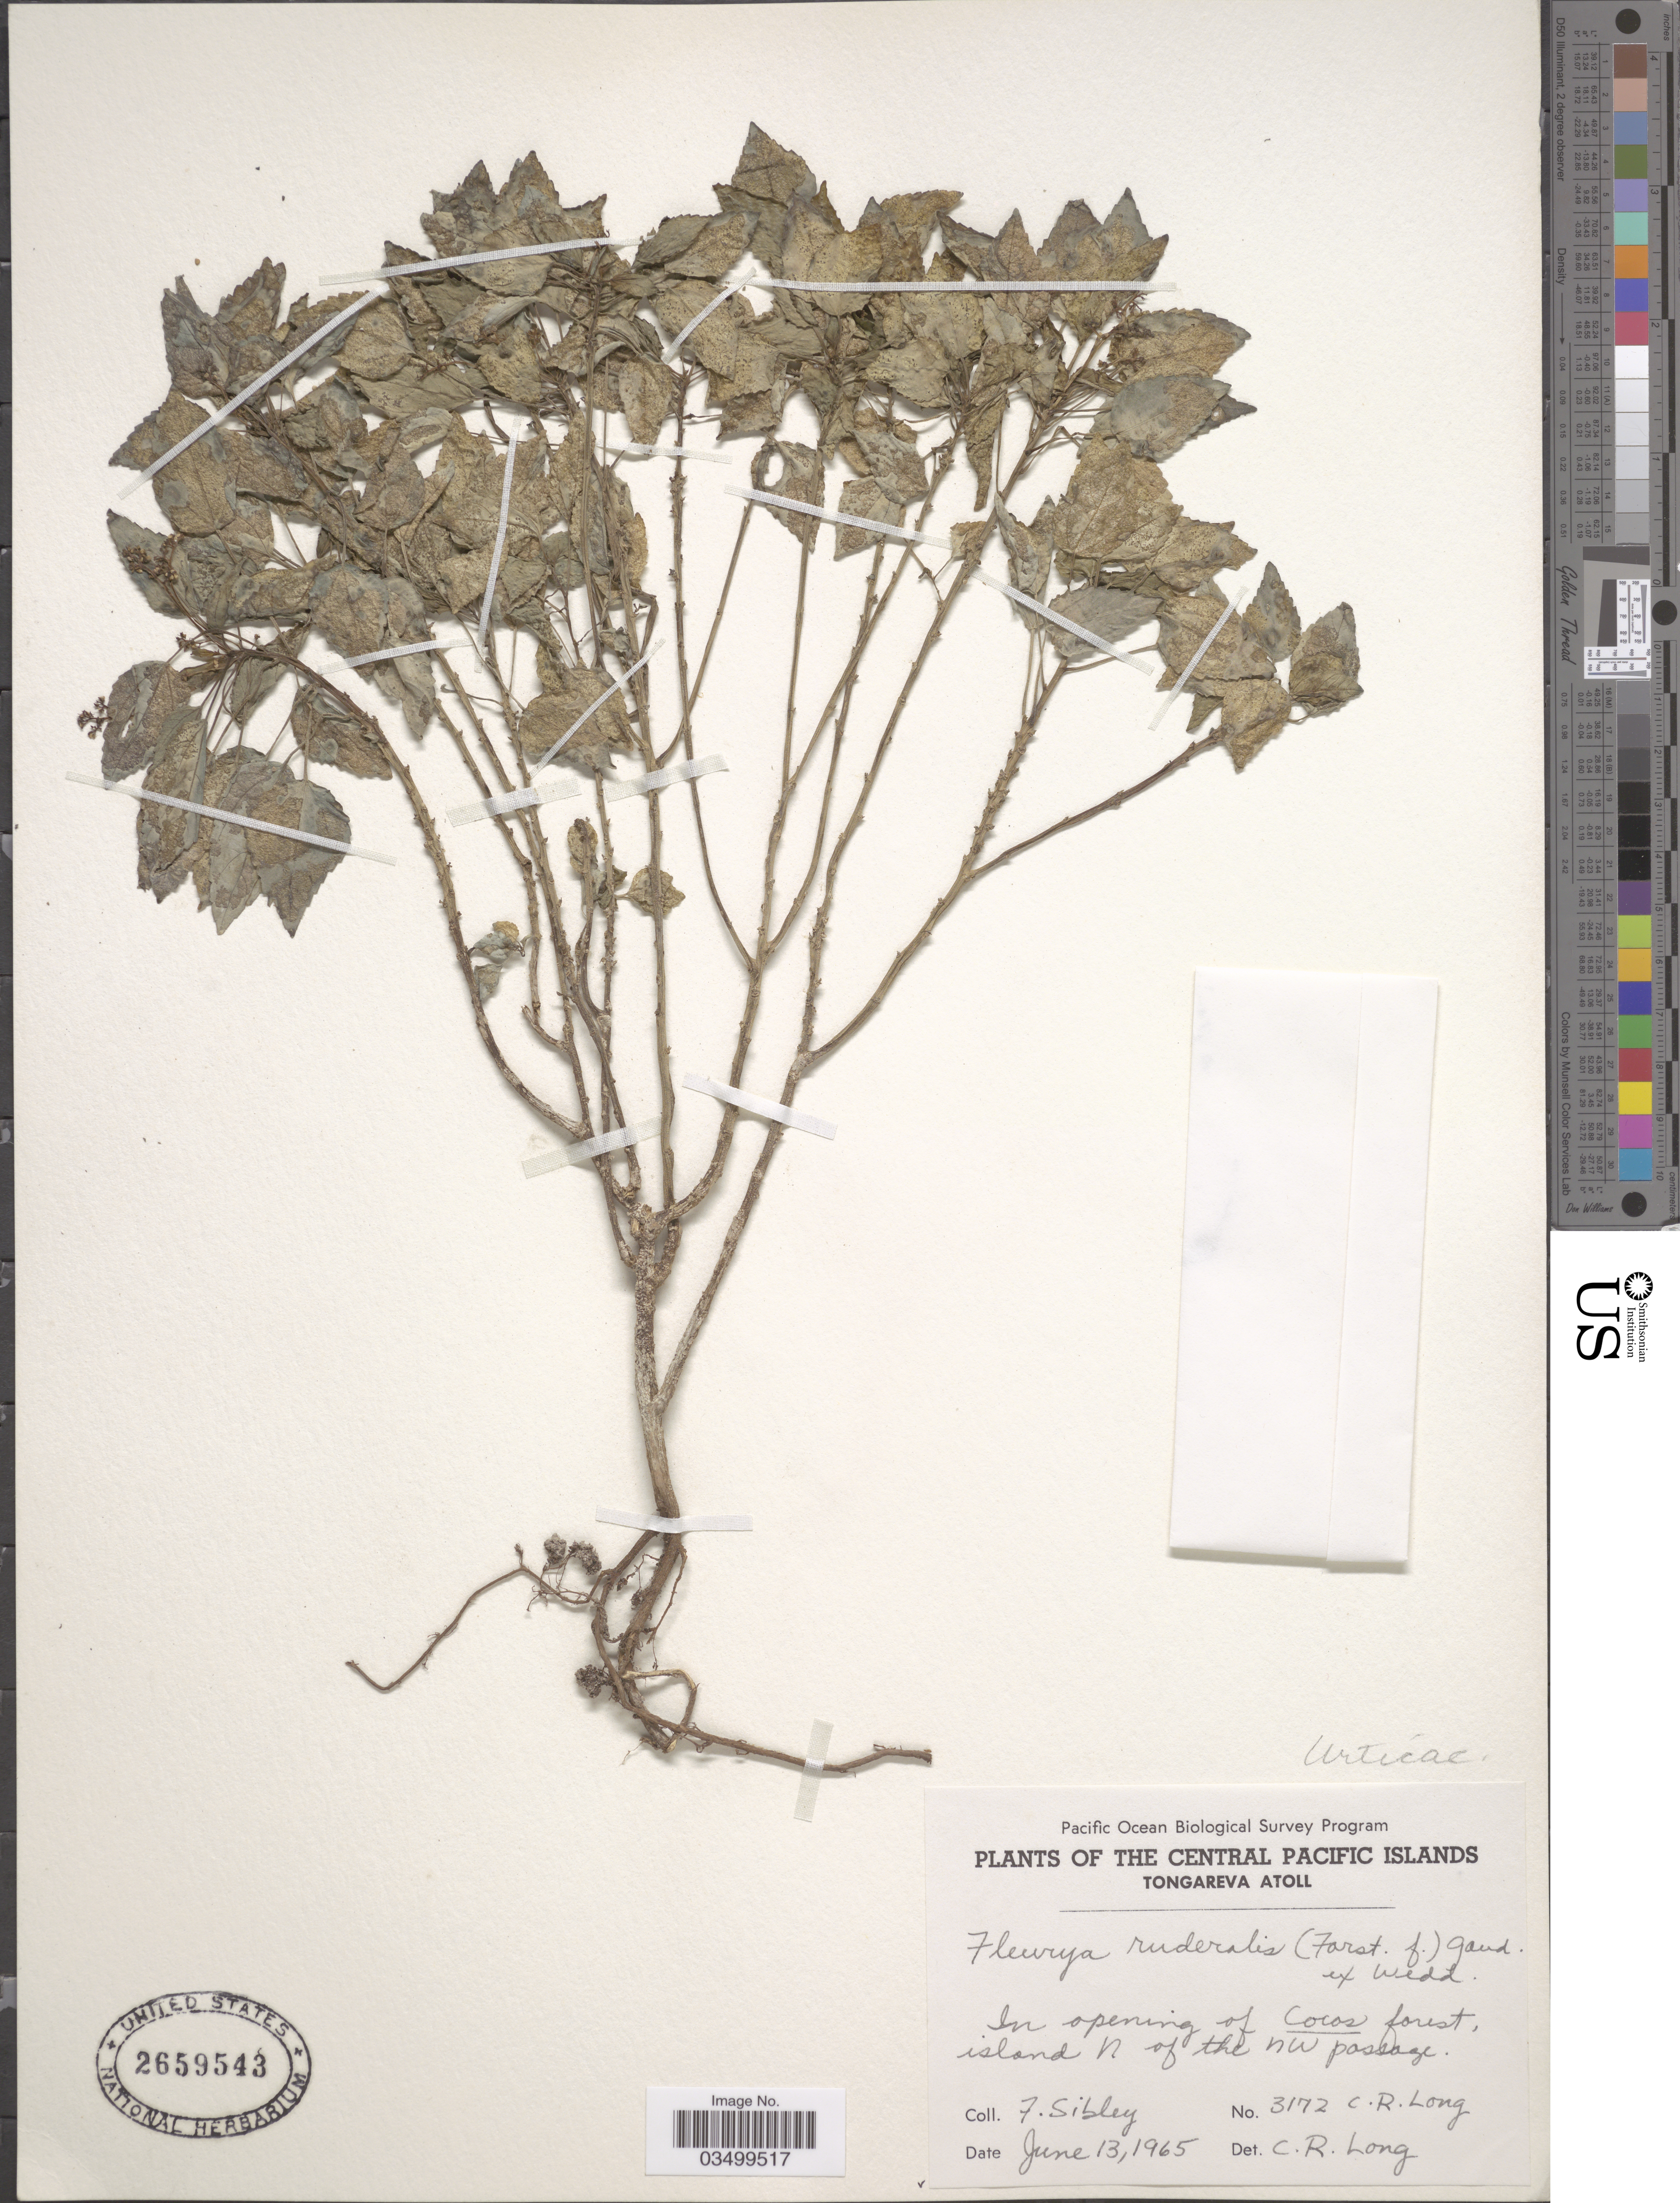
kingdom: Plantae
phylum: Tracheophyta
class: Magnoliopsida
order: Rosales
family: Urticaceae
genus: Laportea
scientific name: Laportea ruderalis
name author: (G. Forst.) Chew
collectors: F. Sibley & C. Long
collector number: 3172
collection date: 1965-06-13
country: Cook Islands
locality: Central Pacific Islands. Tongareva Atoll. In opening of Cocos forest, island N of the NW passage.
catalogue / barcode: US 2659543